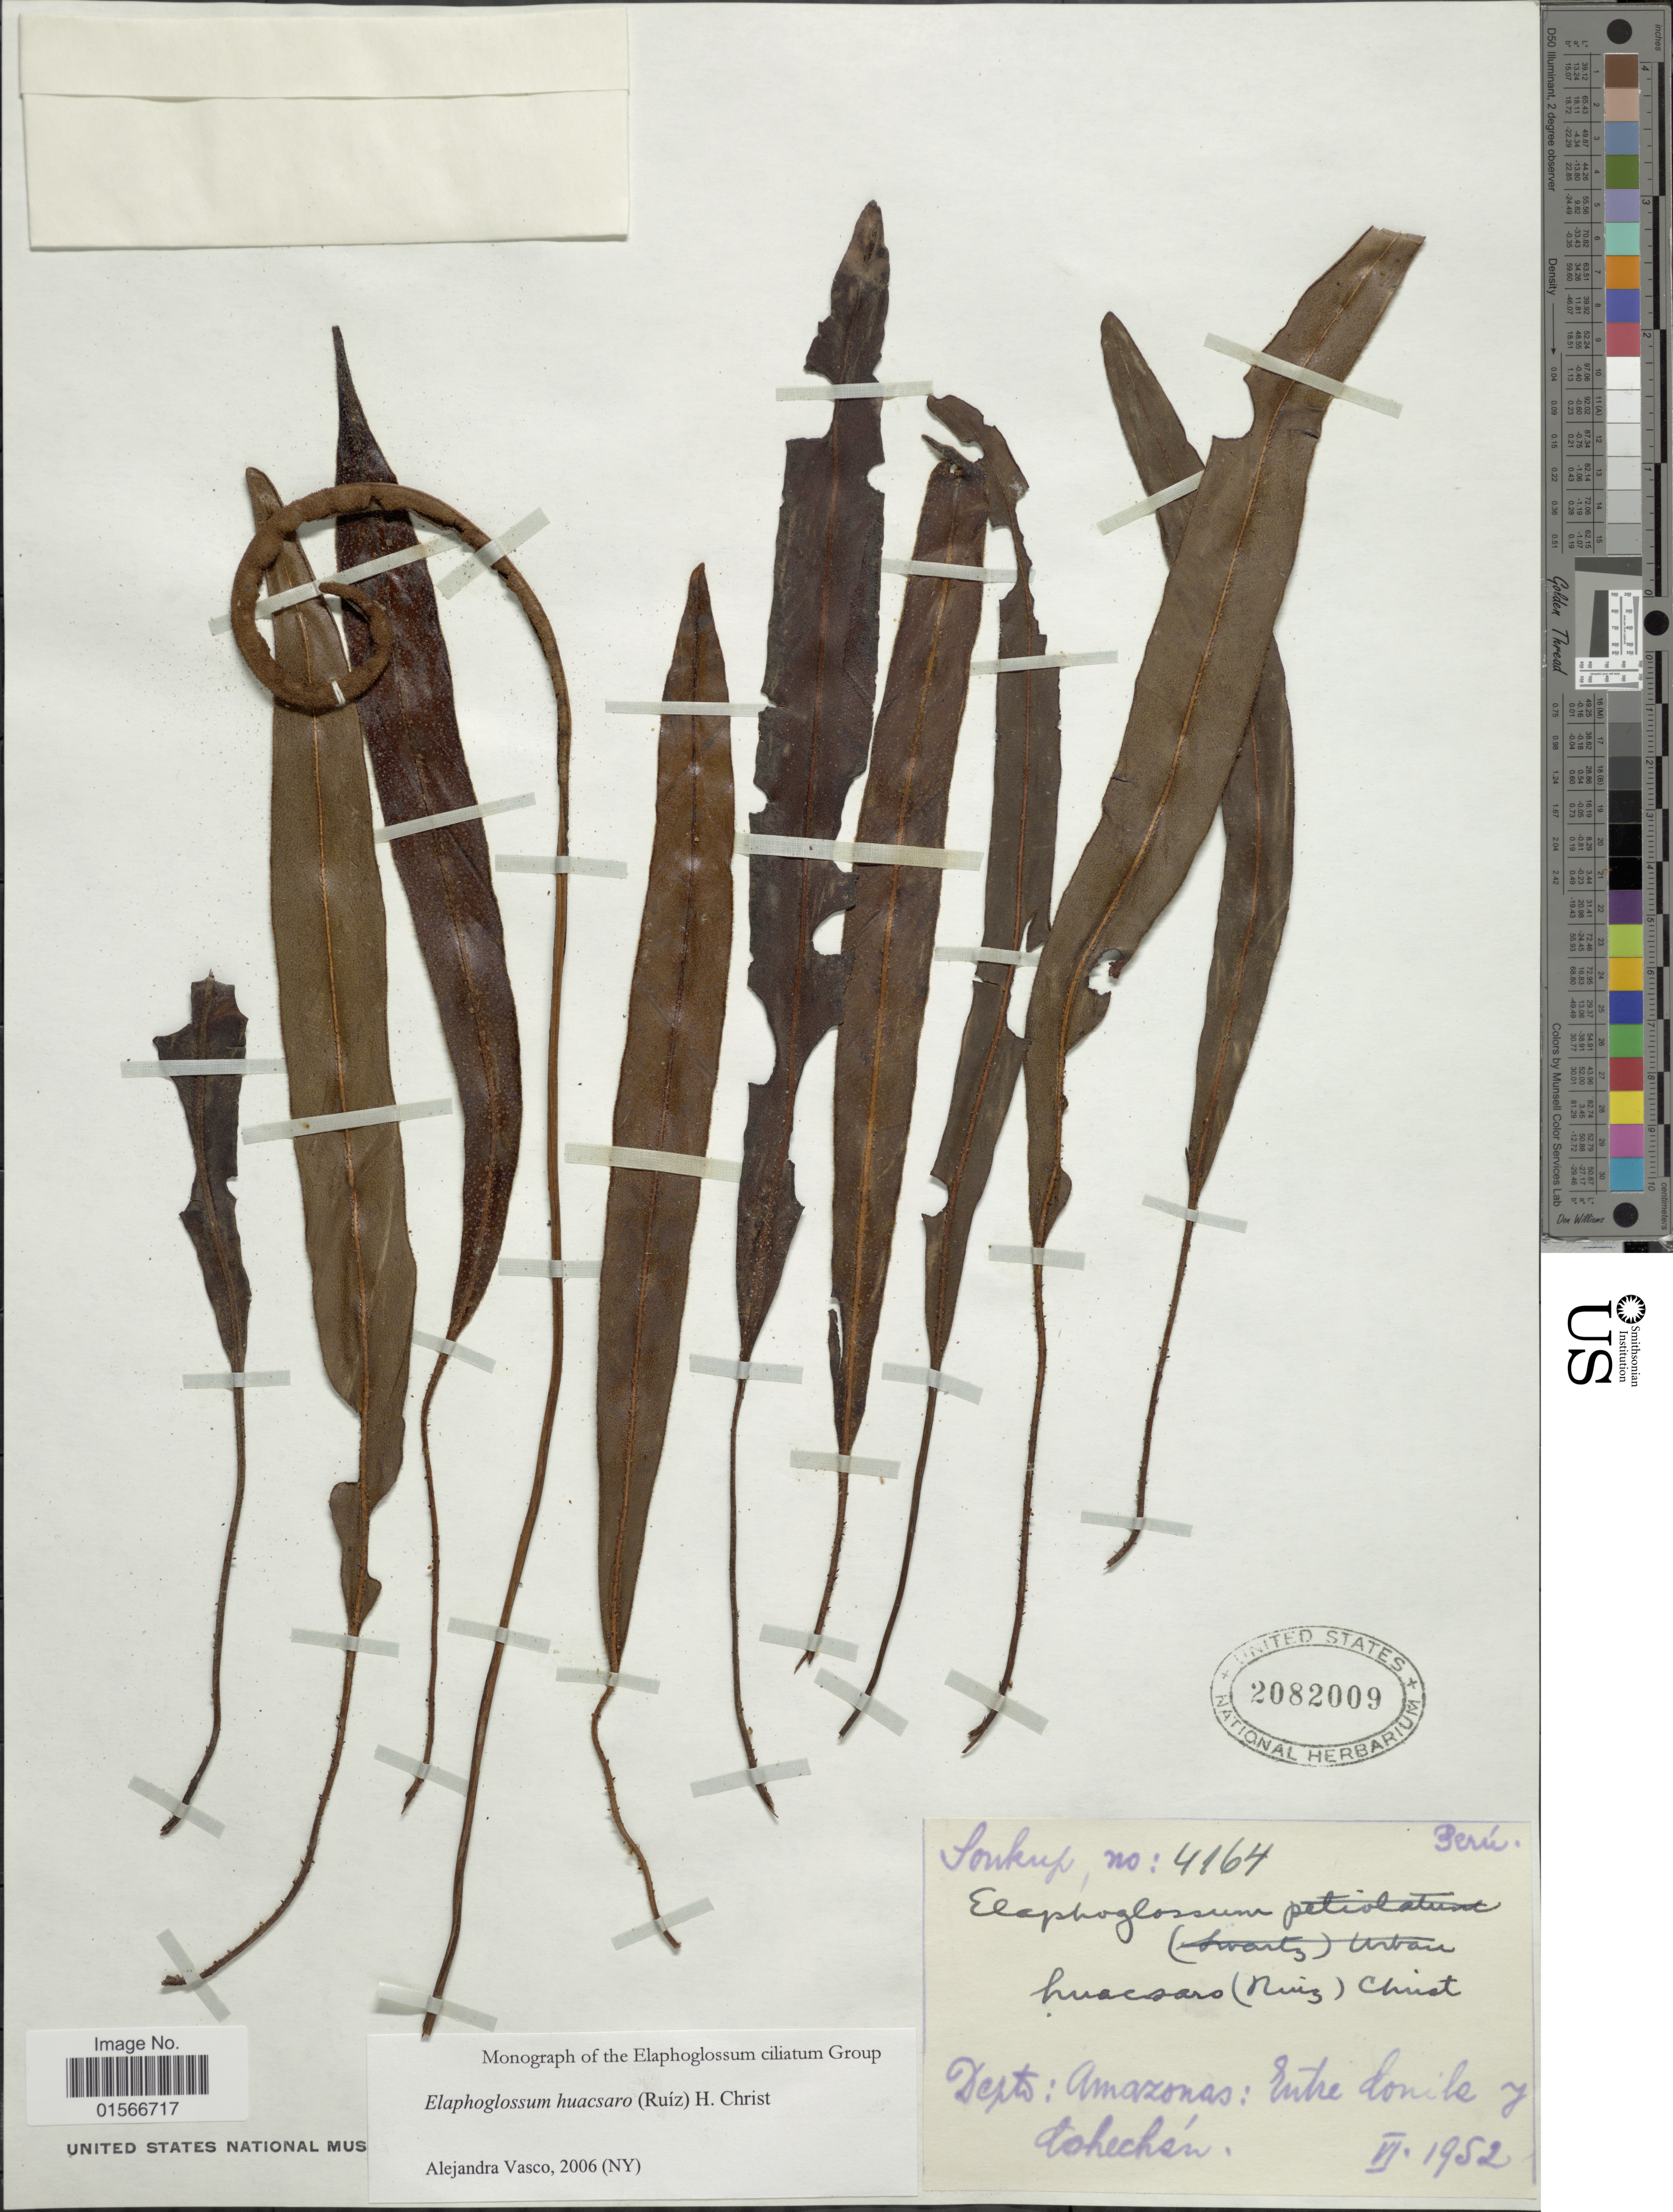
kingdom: Plantae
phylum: Tracheophyta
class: Polypodiopsida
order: Polypodiales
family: Dryopteridaceae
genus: Elaphoglossum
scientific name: Elaphoglossum huacsaro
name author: (Ruiz) Christ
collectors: -- Soukup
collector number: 4164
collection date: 1952-06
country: Peru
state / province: Amazonas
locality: Dept. Amazonas: Entre donile of Coheschén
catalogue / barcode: US 2082009